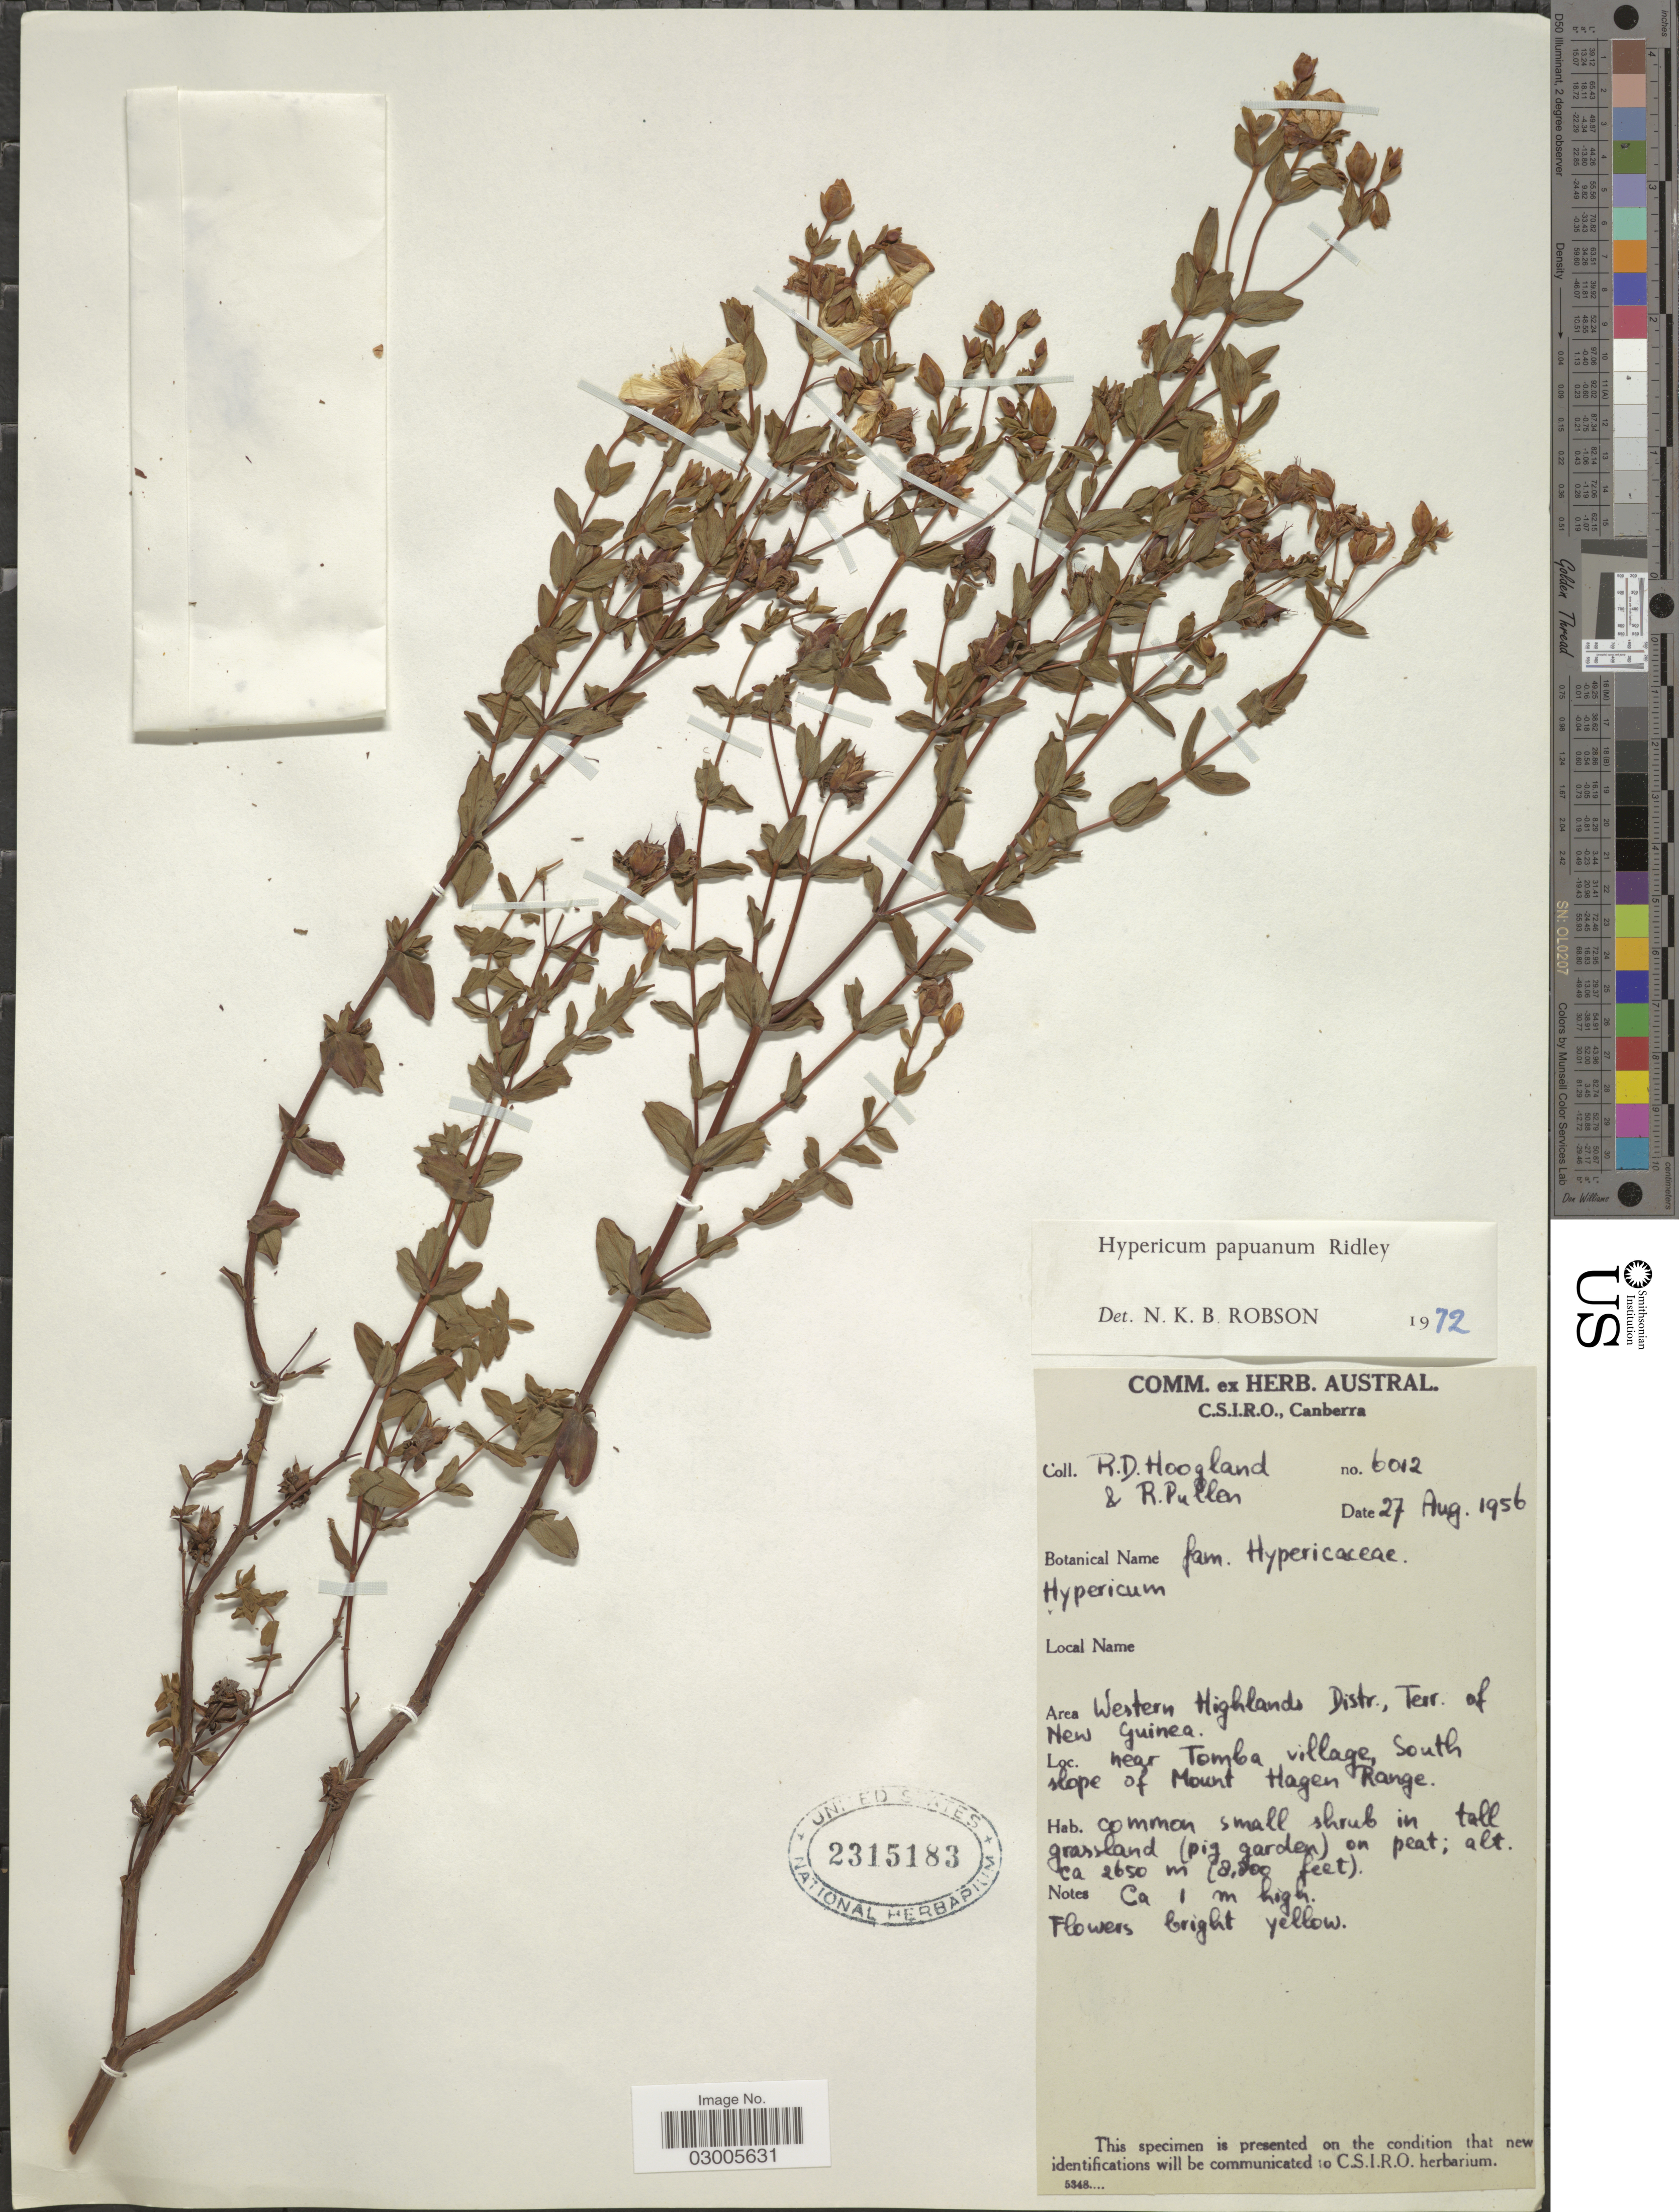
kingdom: Plantae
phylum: Tracheophyta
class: Magnoliopsida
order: Malpighiales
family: Hypericaceae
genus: Hypericum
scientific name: Hypericum papuanum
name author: Ridl.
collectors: R. D. Hoogland & R. Pullen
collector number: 6012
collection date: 1956-08-27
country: Papua New Guinea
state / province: Manus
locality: Western Highlands, Distr. Terr. of New Guinea, near Tomba village South slope of Mount Hagen Range.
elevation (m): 2650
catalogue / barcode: US 2315183